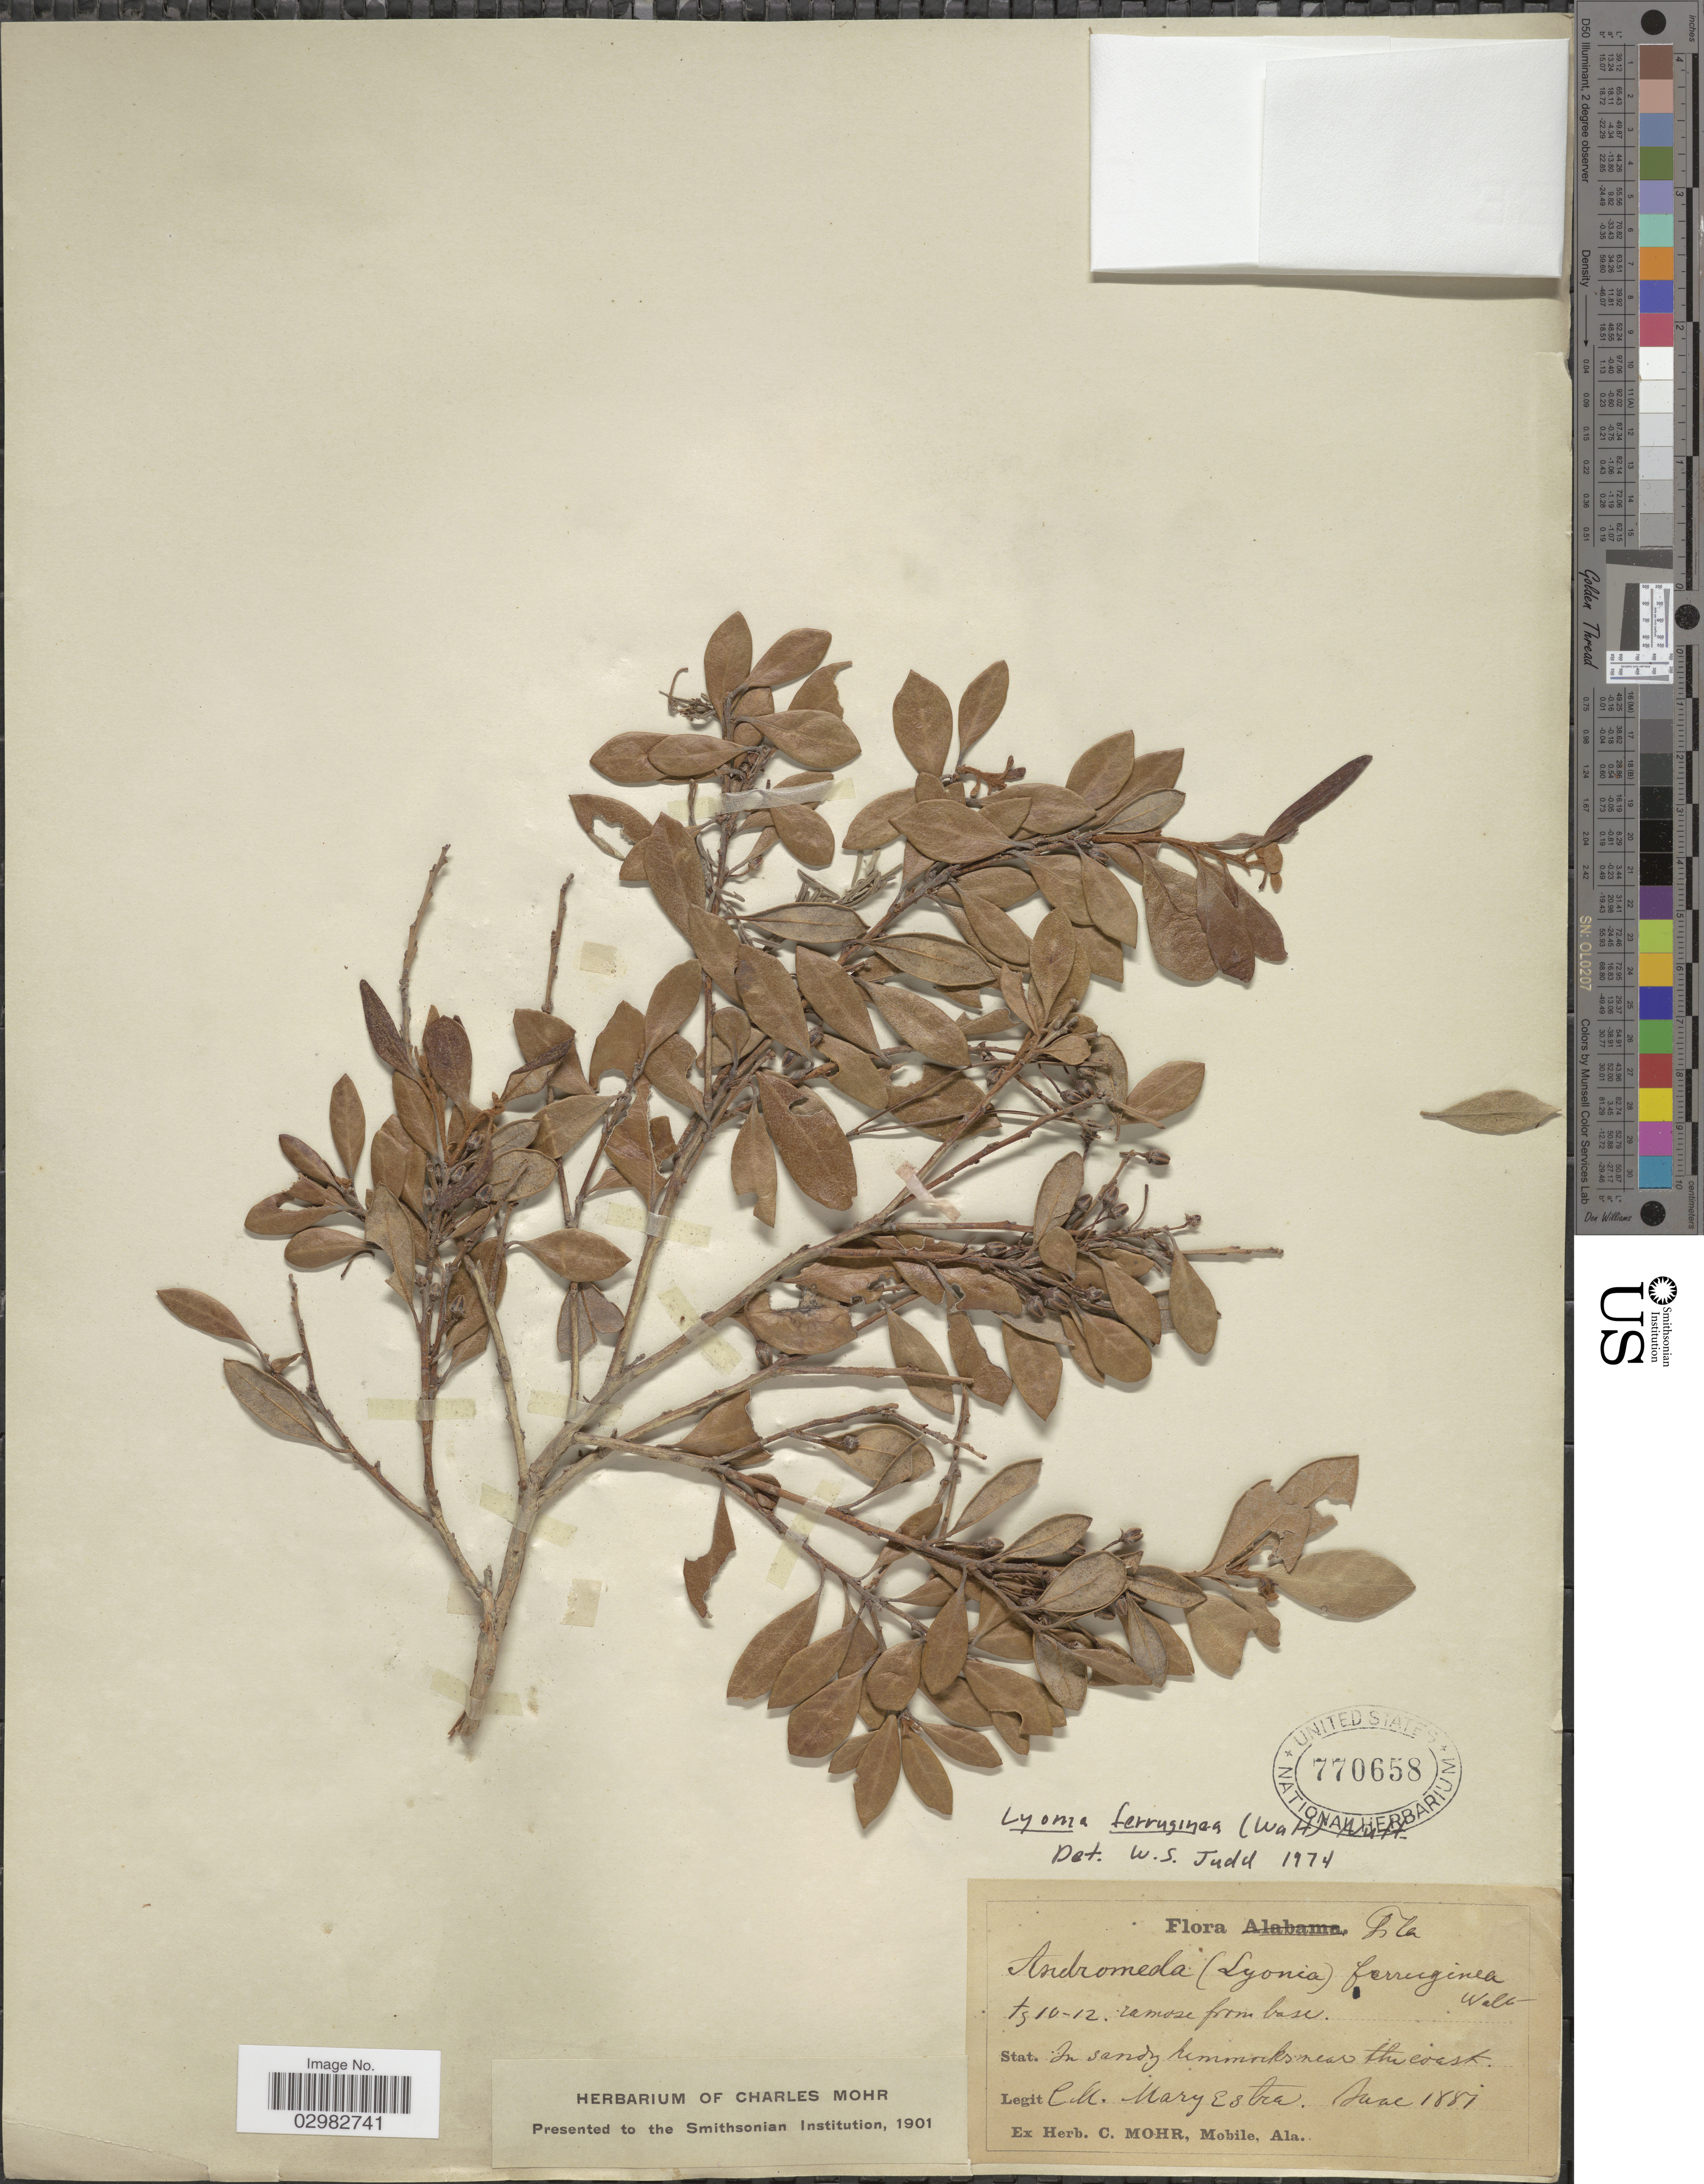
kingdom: Plantae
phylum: Tracheophyta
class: Magnoliopsida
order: Ericales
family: Ericaceae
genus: Lyonia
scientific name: Lyonia ferruginea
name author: (Walter) Nutt.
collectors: C. Mary Estra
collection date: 1887-06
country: United States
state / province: Florida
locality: Stat. in sandy hammocks near the coast.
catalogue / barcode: US 770658